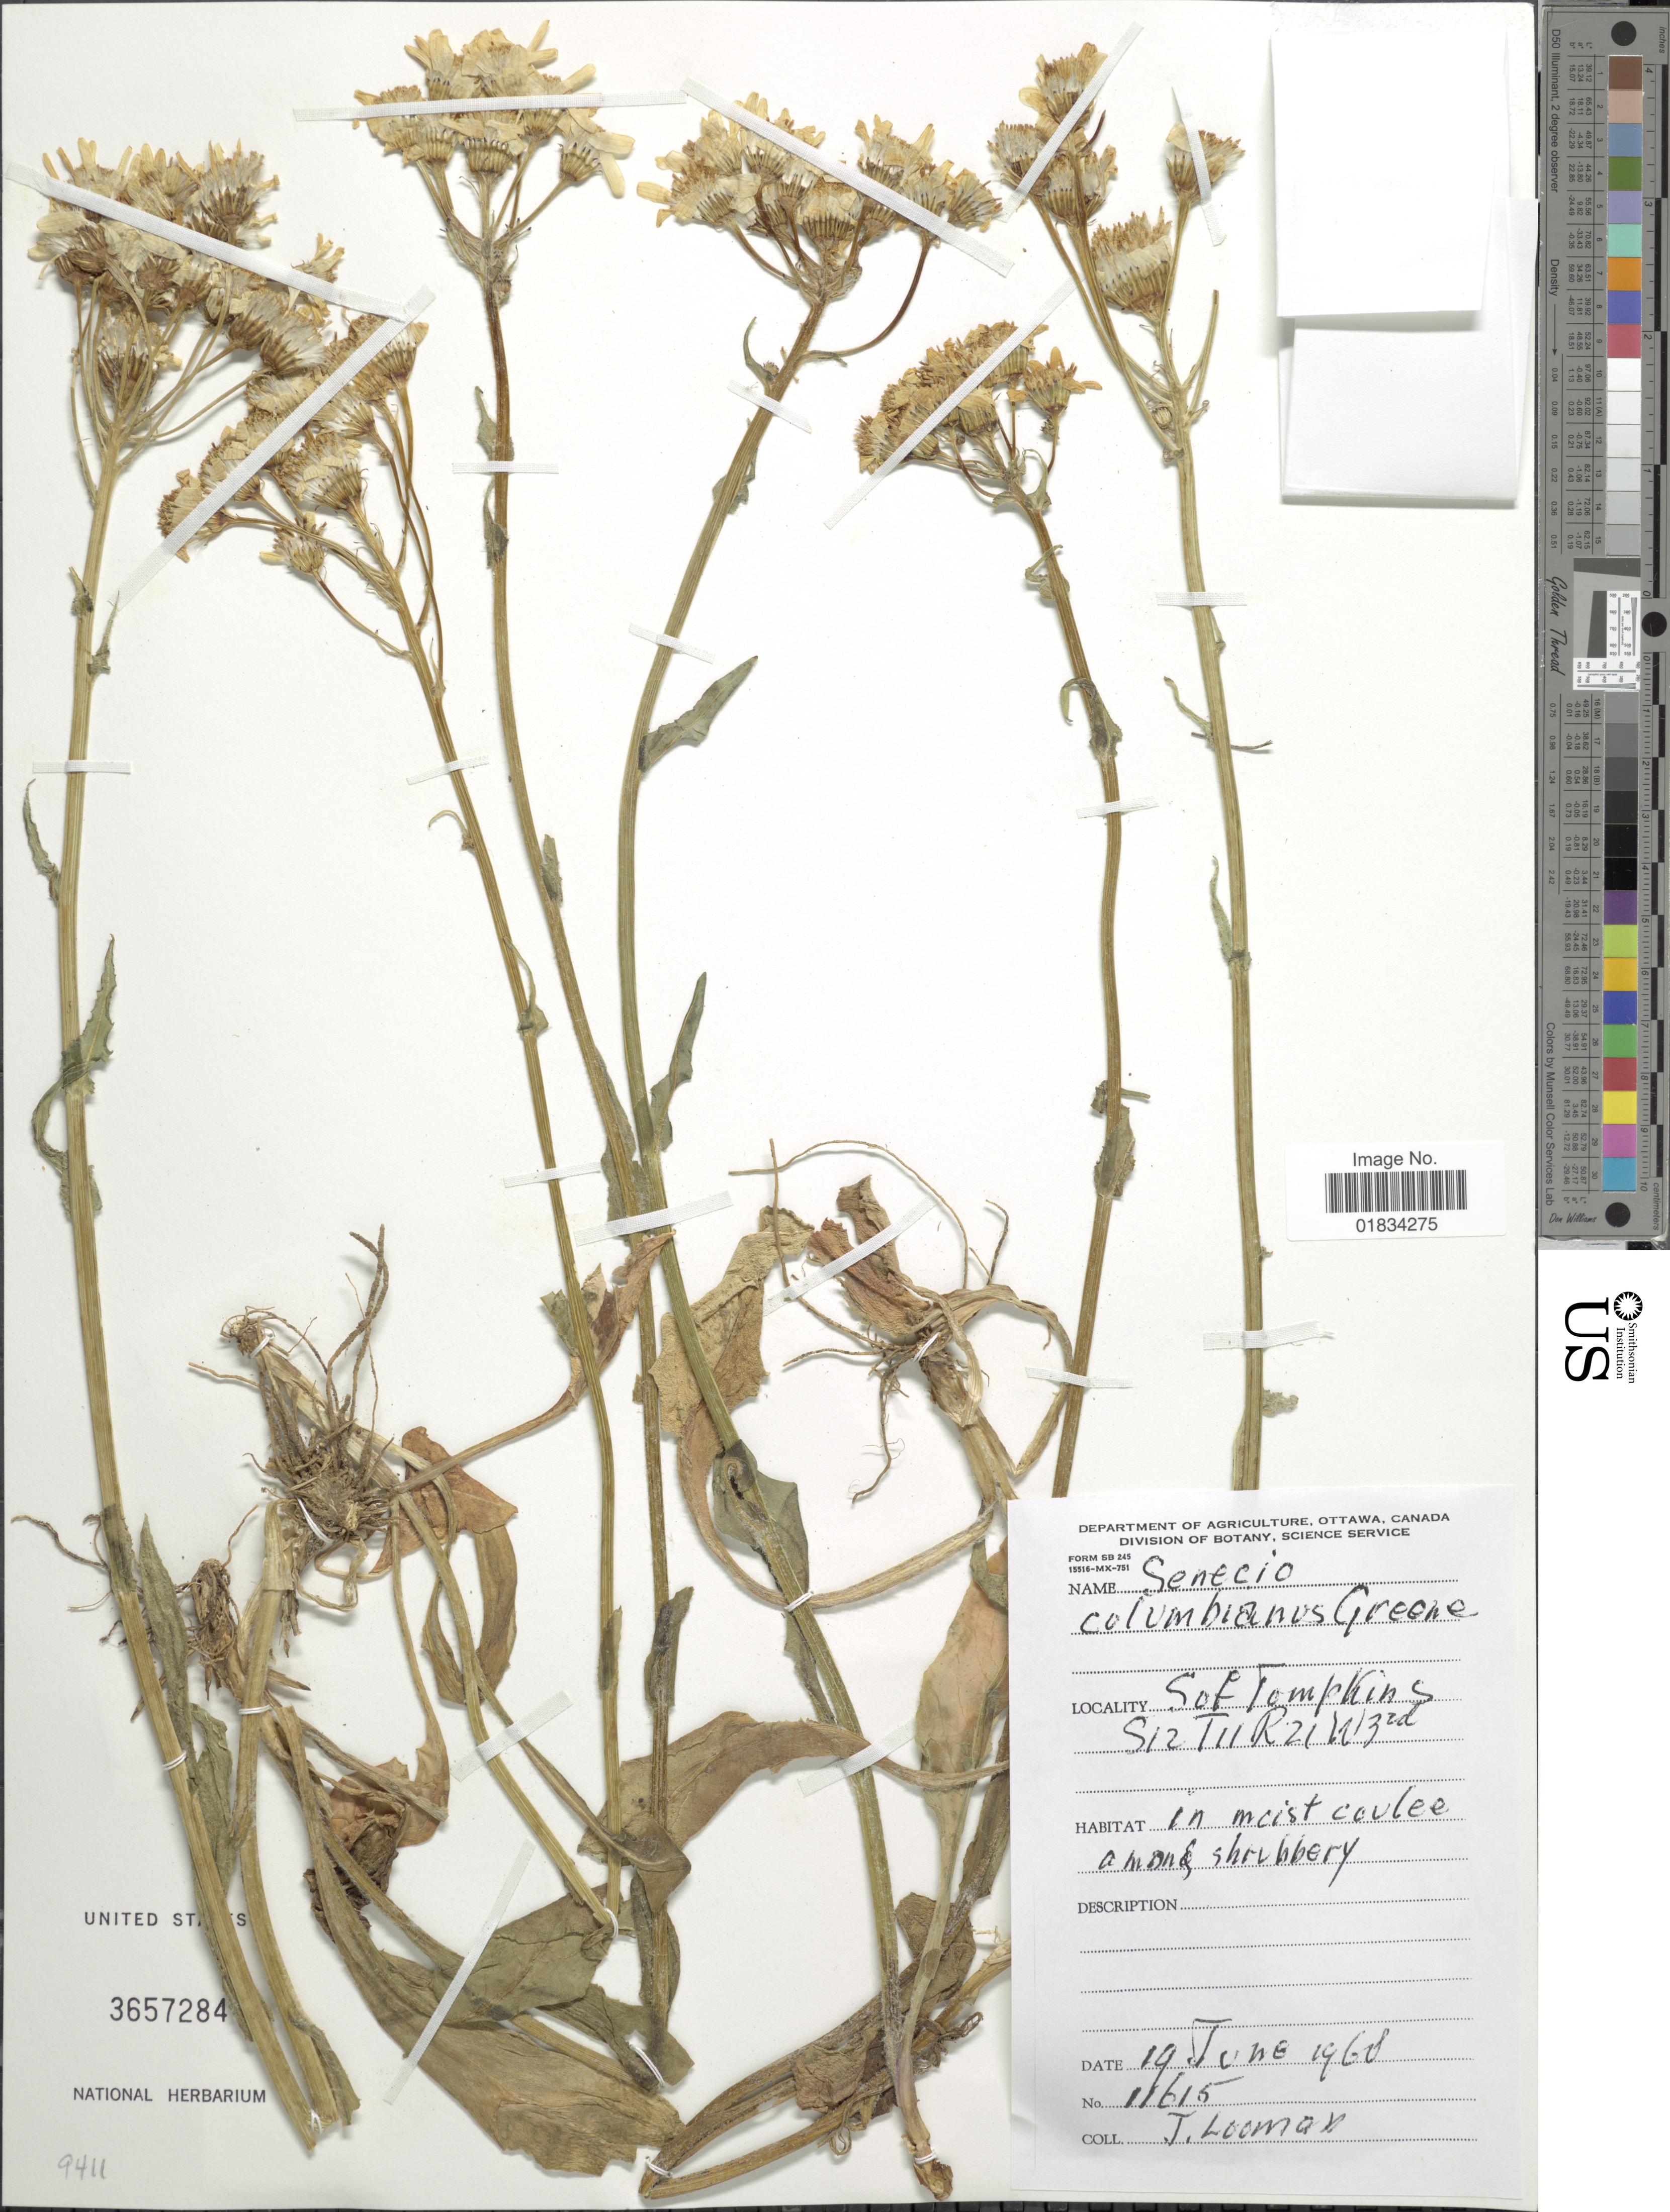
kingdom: Plantae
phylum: Tracheophyta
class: Magnoliopsida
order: Asterales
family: Asteraceae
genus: Senecio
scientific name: Senecio integerrimus var. exaltatus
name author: (Nutt.) Cronq.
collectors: J. Looman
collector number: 11615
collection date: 1968-06-19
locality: Sof Tompkins S12 T11 R21 W3rd [interpreted]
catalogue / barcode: US 3657284